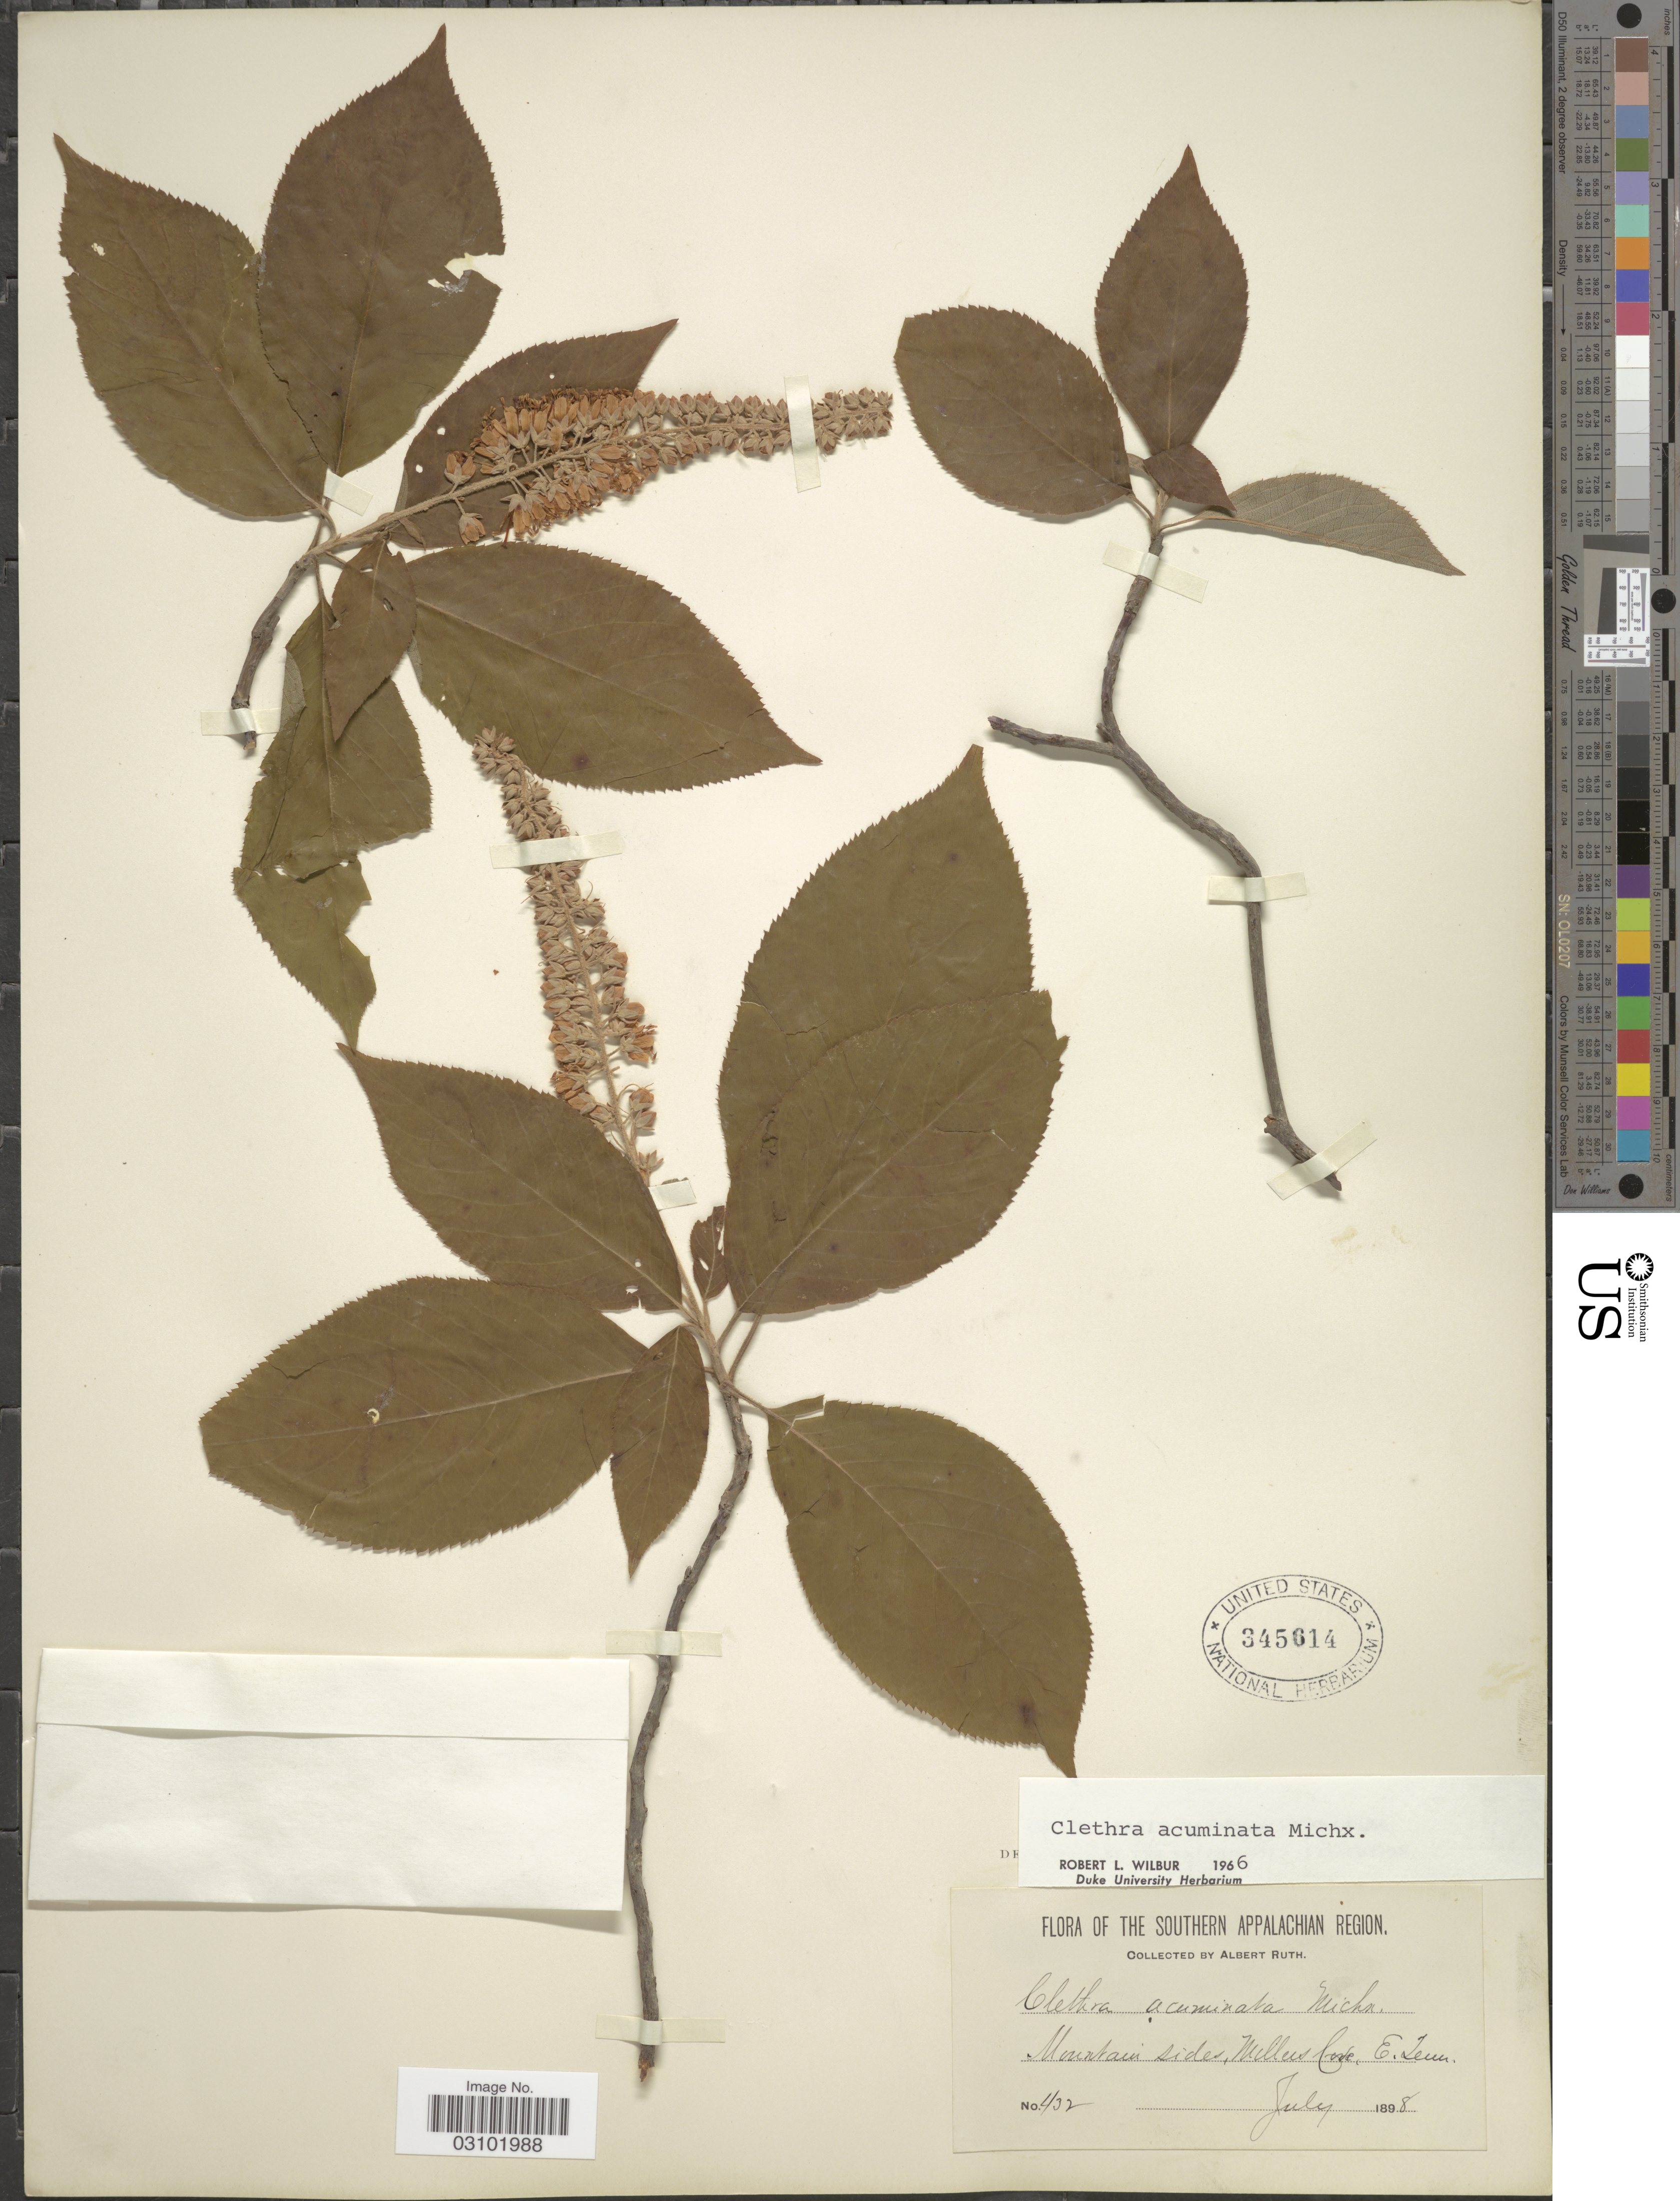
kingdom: Plantae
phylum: Tracheophyta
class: Magnoliopsida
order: Ericales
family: Clethraceae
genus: Clethra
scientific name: Clethra acuminata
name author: Michx.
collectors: A. Ruth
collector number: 432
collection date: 1898-07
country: United States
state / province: Tennessee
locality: The Southern Appalachian Region. Mountain sides, Millers Cove, E. Tenn.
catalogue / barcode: US 345614